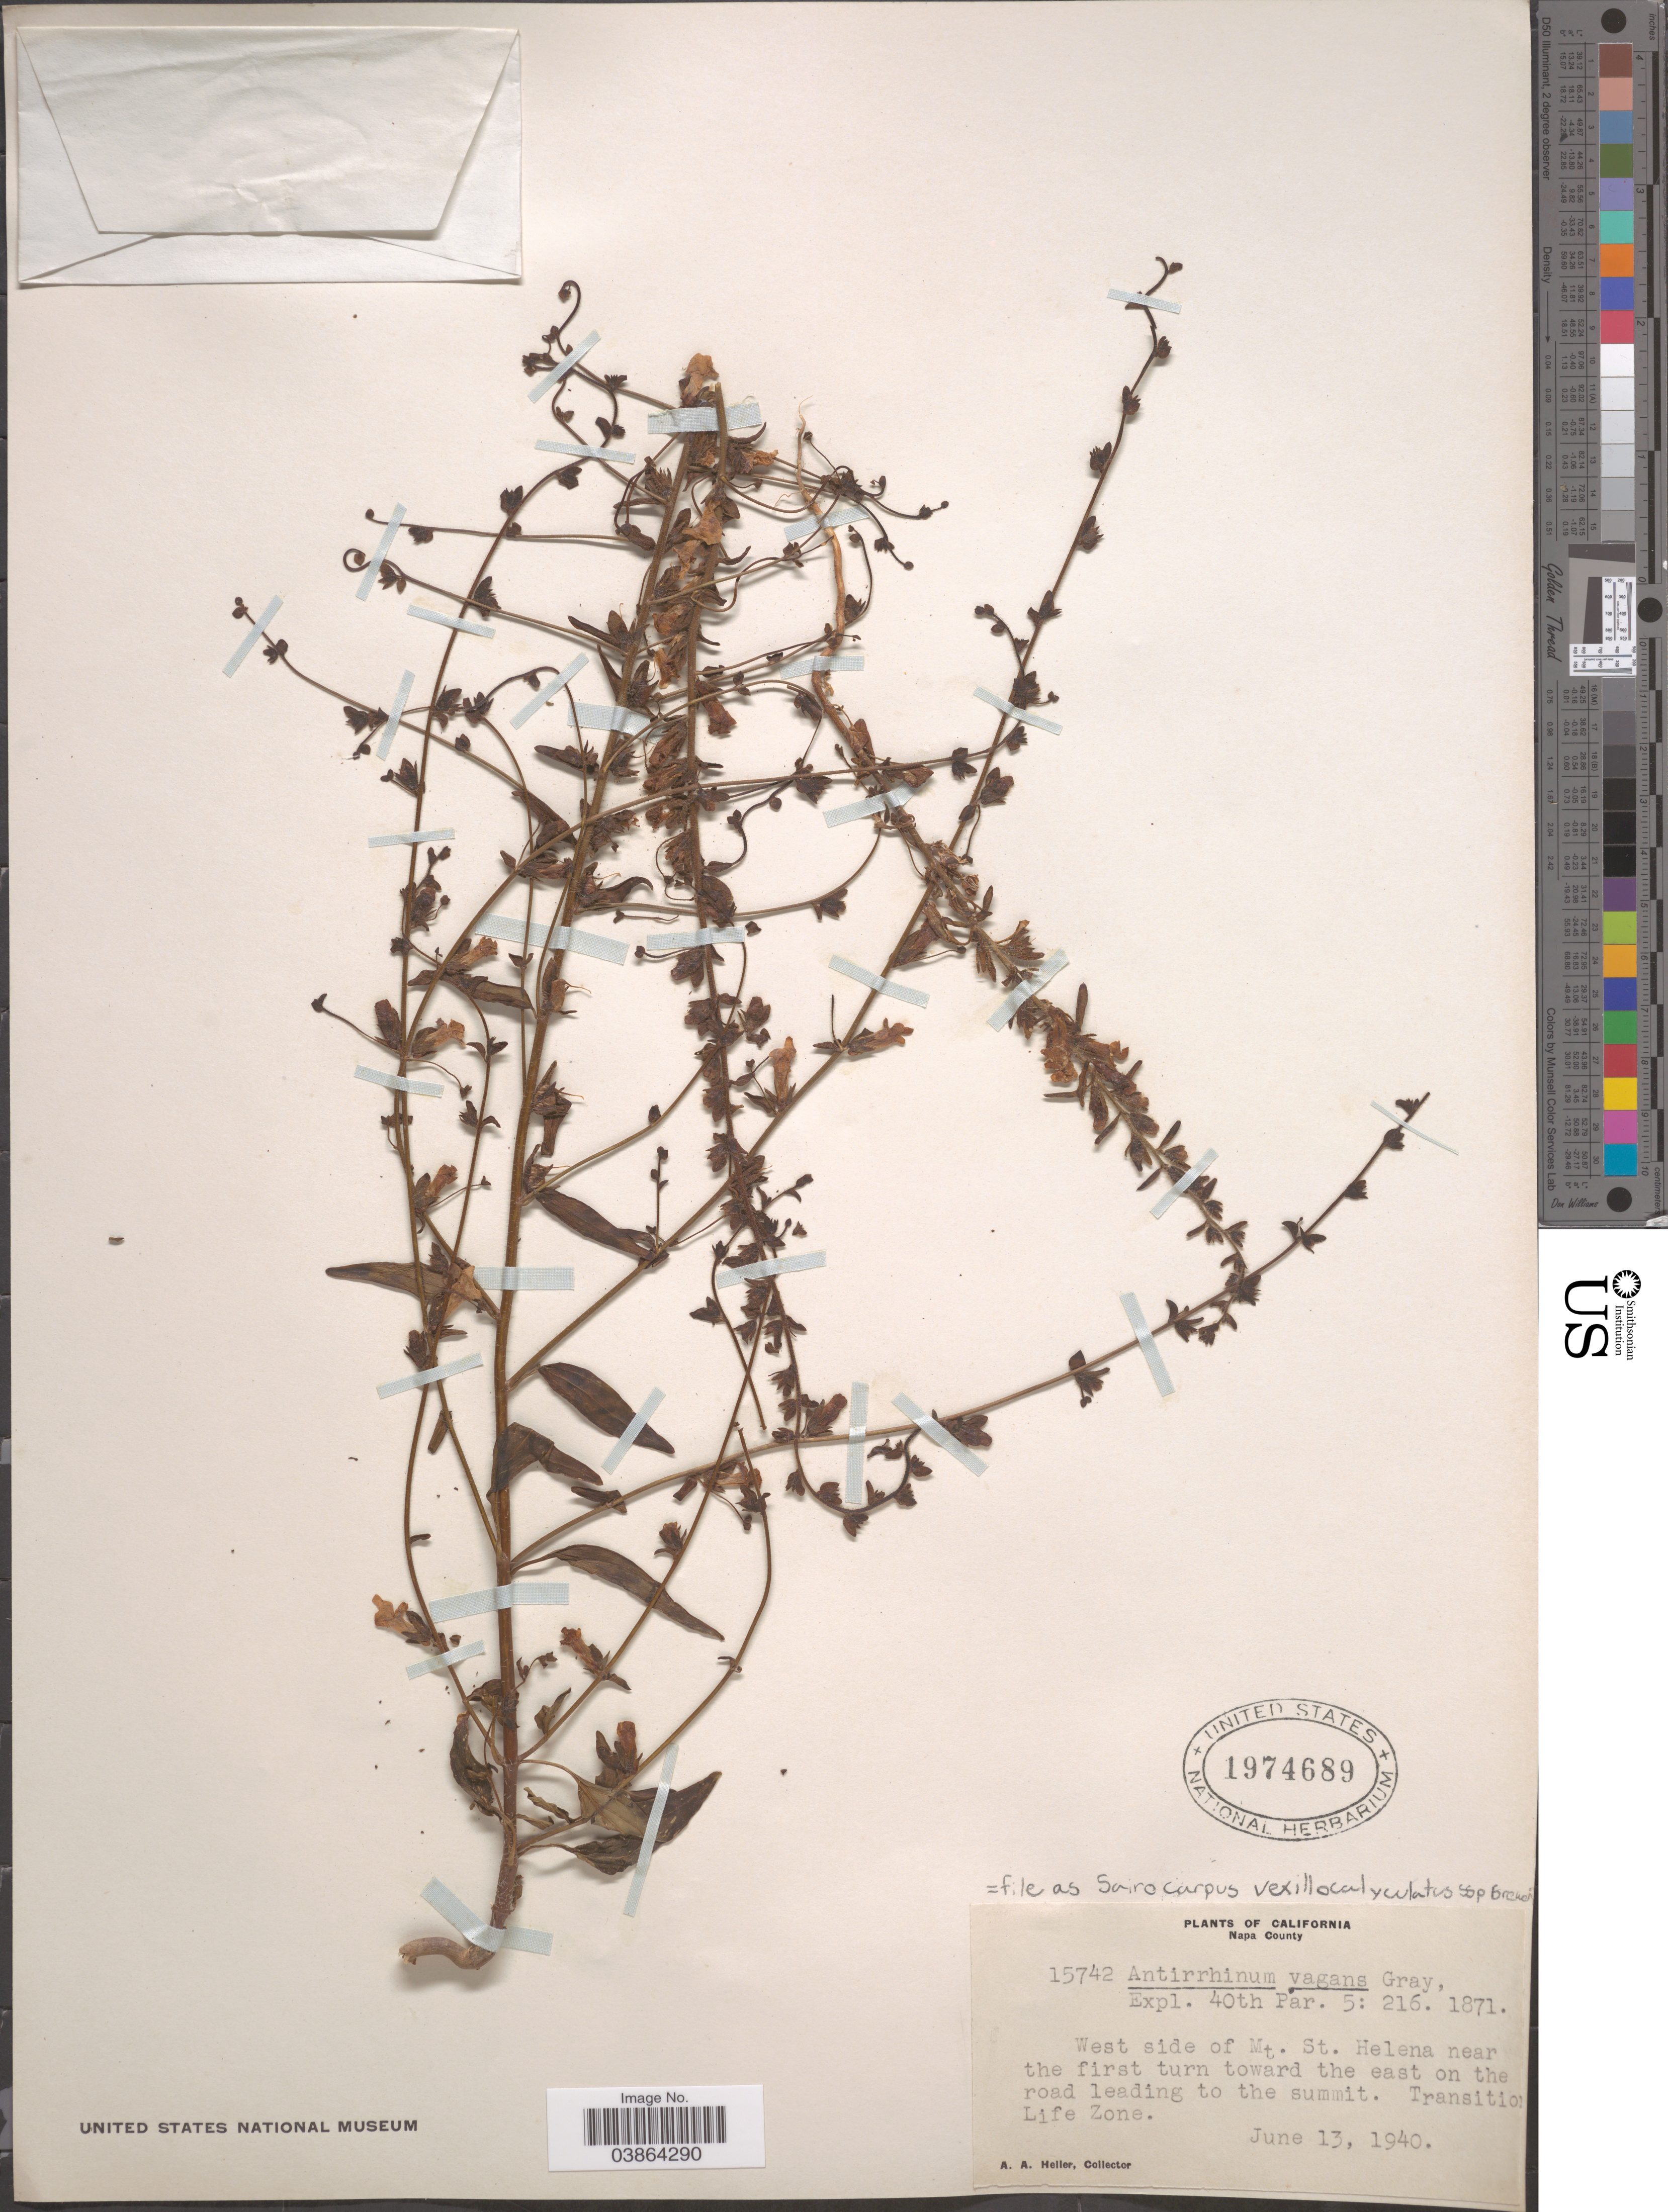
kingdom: Plantae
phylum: Tracheophyta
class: Magnoliopsida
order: Lamiales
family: Plantaginaceae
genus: Sairocarpus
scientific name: Sairocarpus vexillocalyculatus subsp. breweri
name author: (A. Gray) Barringer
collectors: A. A. Heller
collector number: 15742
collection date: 1940-06-13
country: United States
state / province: California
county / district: Napa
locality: Napa County. West side of Mt. St. Helena near the first turn toward the east on the road leading to the summit. Transition Life Zone.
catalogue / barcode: US 1974689